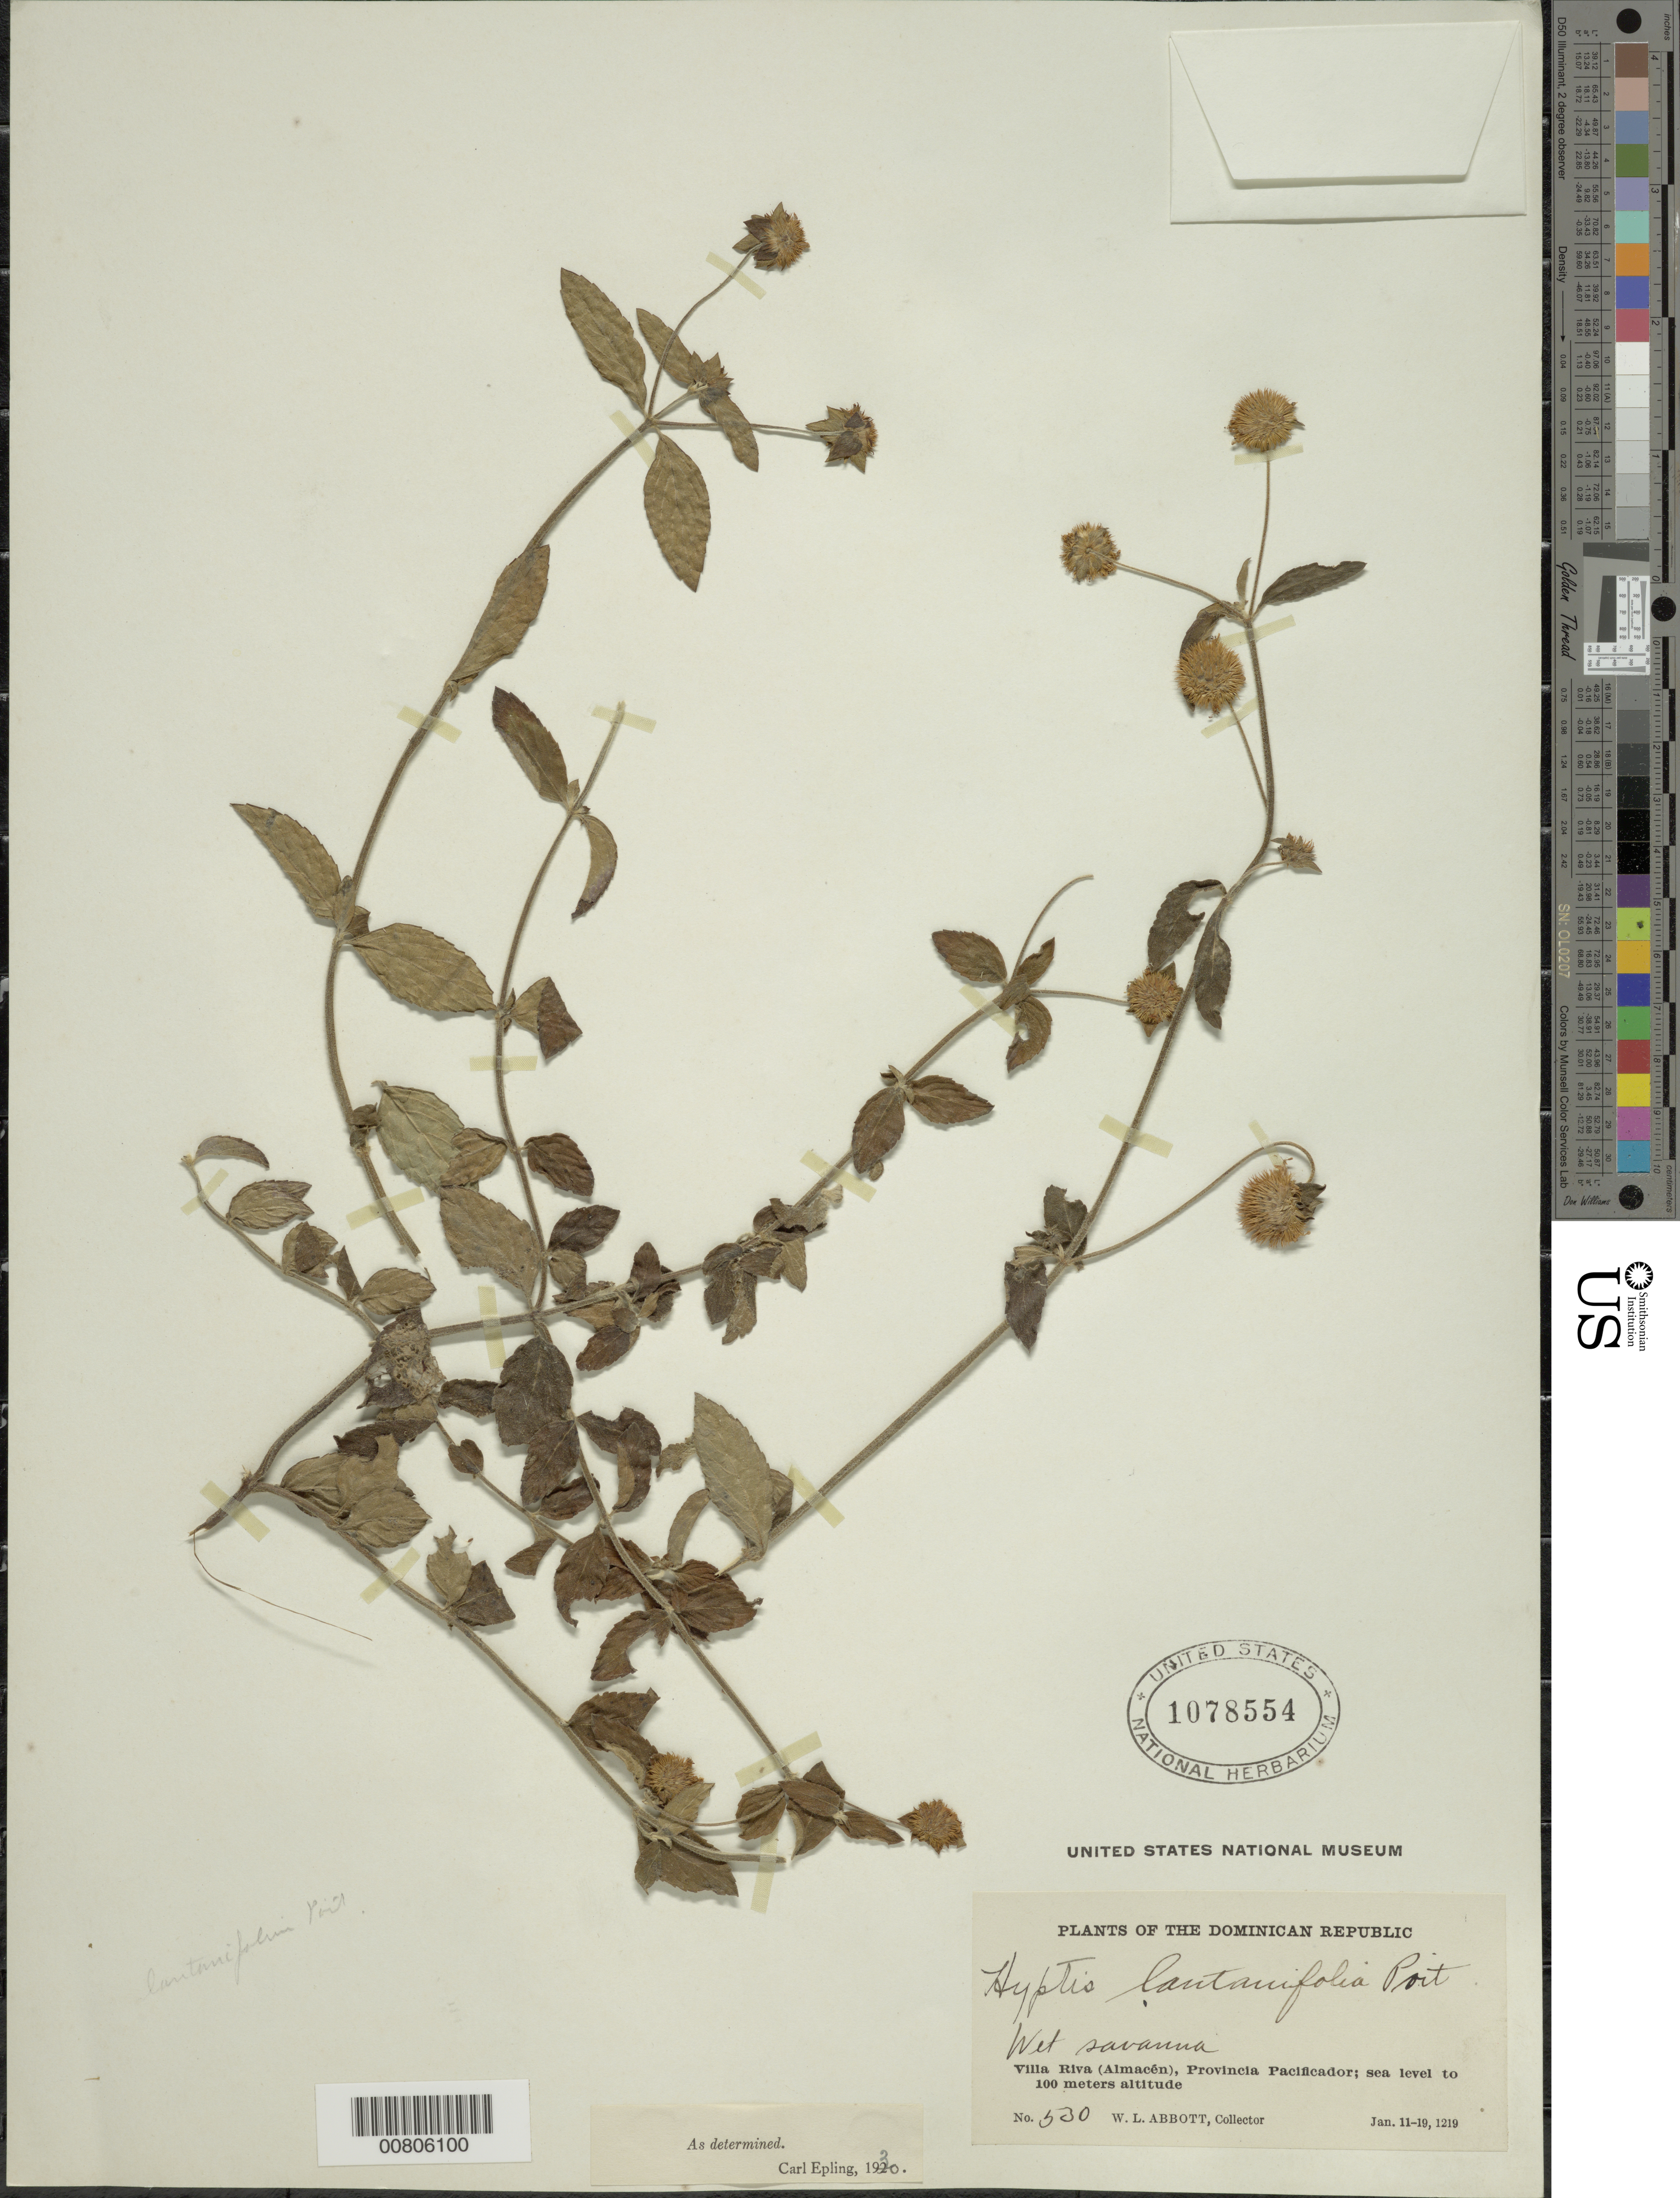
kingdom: Plantae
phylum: Tracheophyta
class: Magnoliopsida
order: Lamiales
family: Lamiaceae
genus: Hyptis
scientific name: Hyptis lantanifolia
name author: Poit.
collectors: W. L. Abbott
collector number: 530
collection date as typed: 11 Jan 1912 to 19 Jan 1912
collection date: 1912-01-11/1912-01-19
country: Dominican Republic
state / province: Duarte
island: Hispaniola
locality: Villa Riva (Almacén)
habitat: Wet savannah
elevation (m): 0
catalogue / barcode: US 1078554